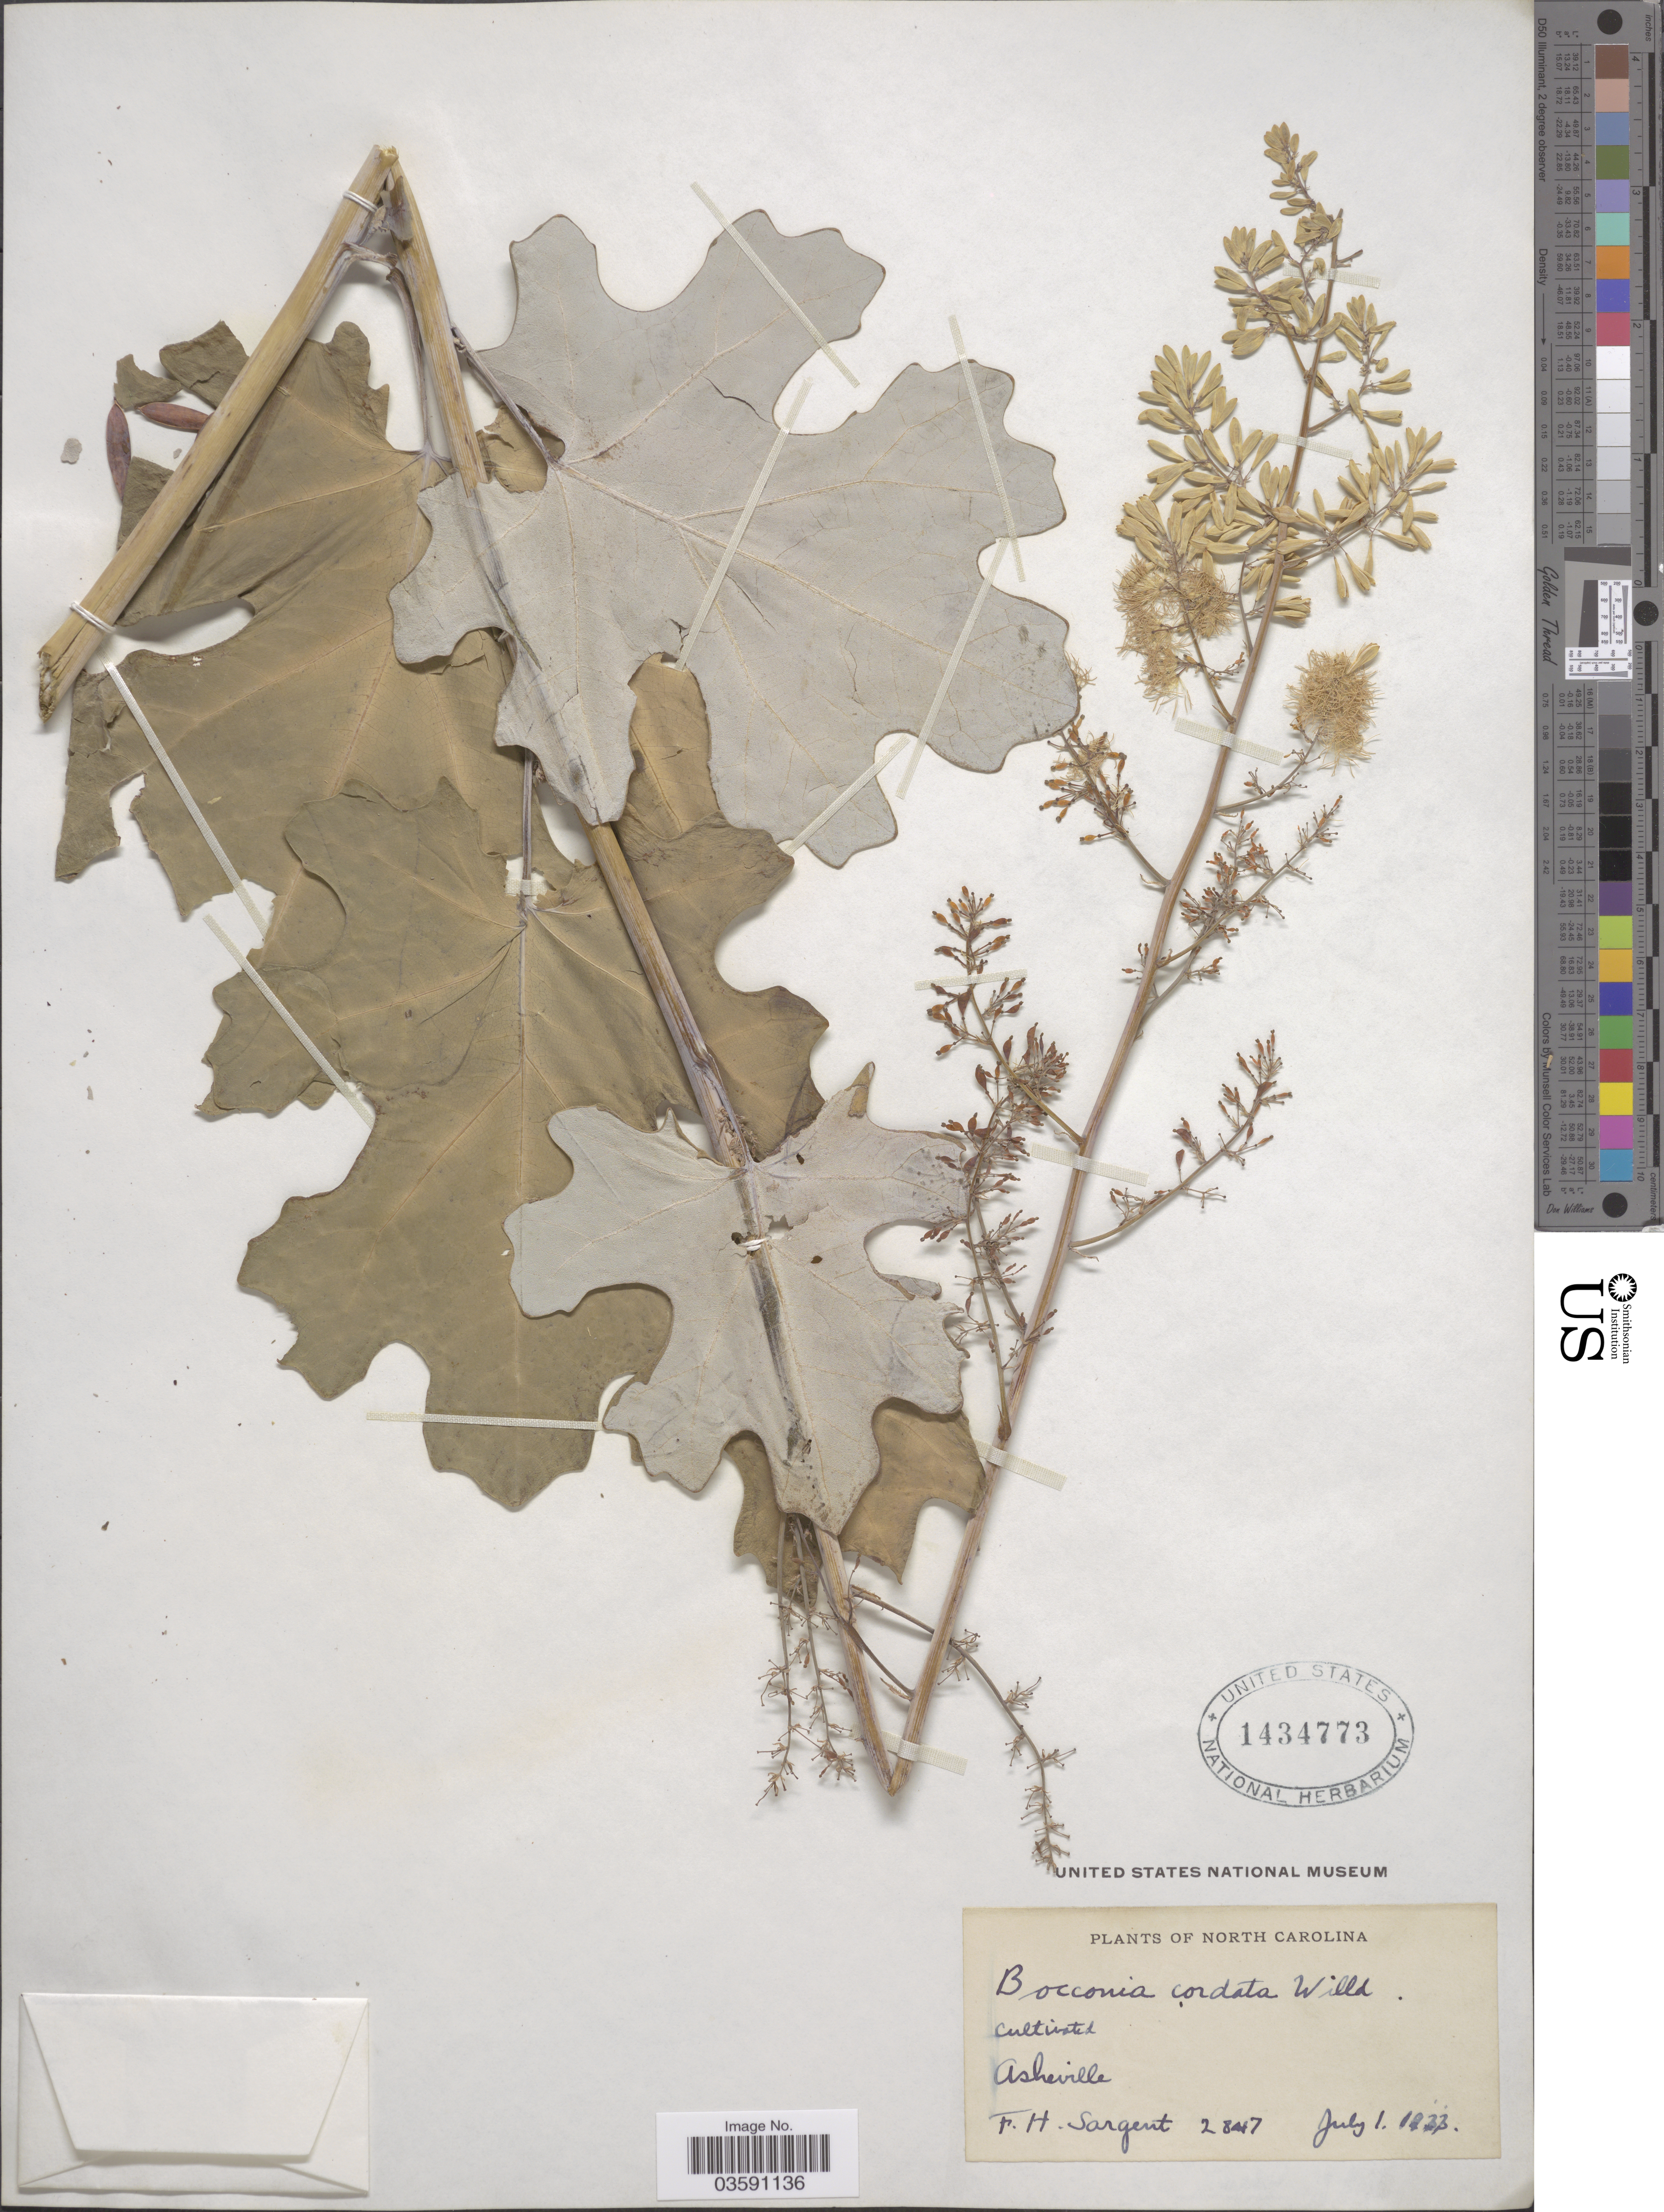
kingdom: Plantae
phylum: Tracheophyta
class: Magnoliopsida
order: Ranunculales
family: Papaveraceae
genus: Macleaya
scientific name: Macleaya cordata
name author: (Willd.) R. Br.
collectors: F. H. Sargent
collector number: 2847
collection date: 1933-07-01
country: United States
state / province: North Carolina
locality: Asheville.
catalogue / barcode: US 1434773